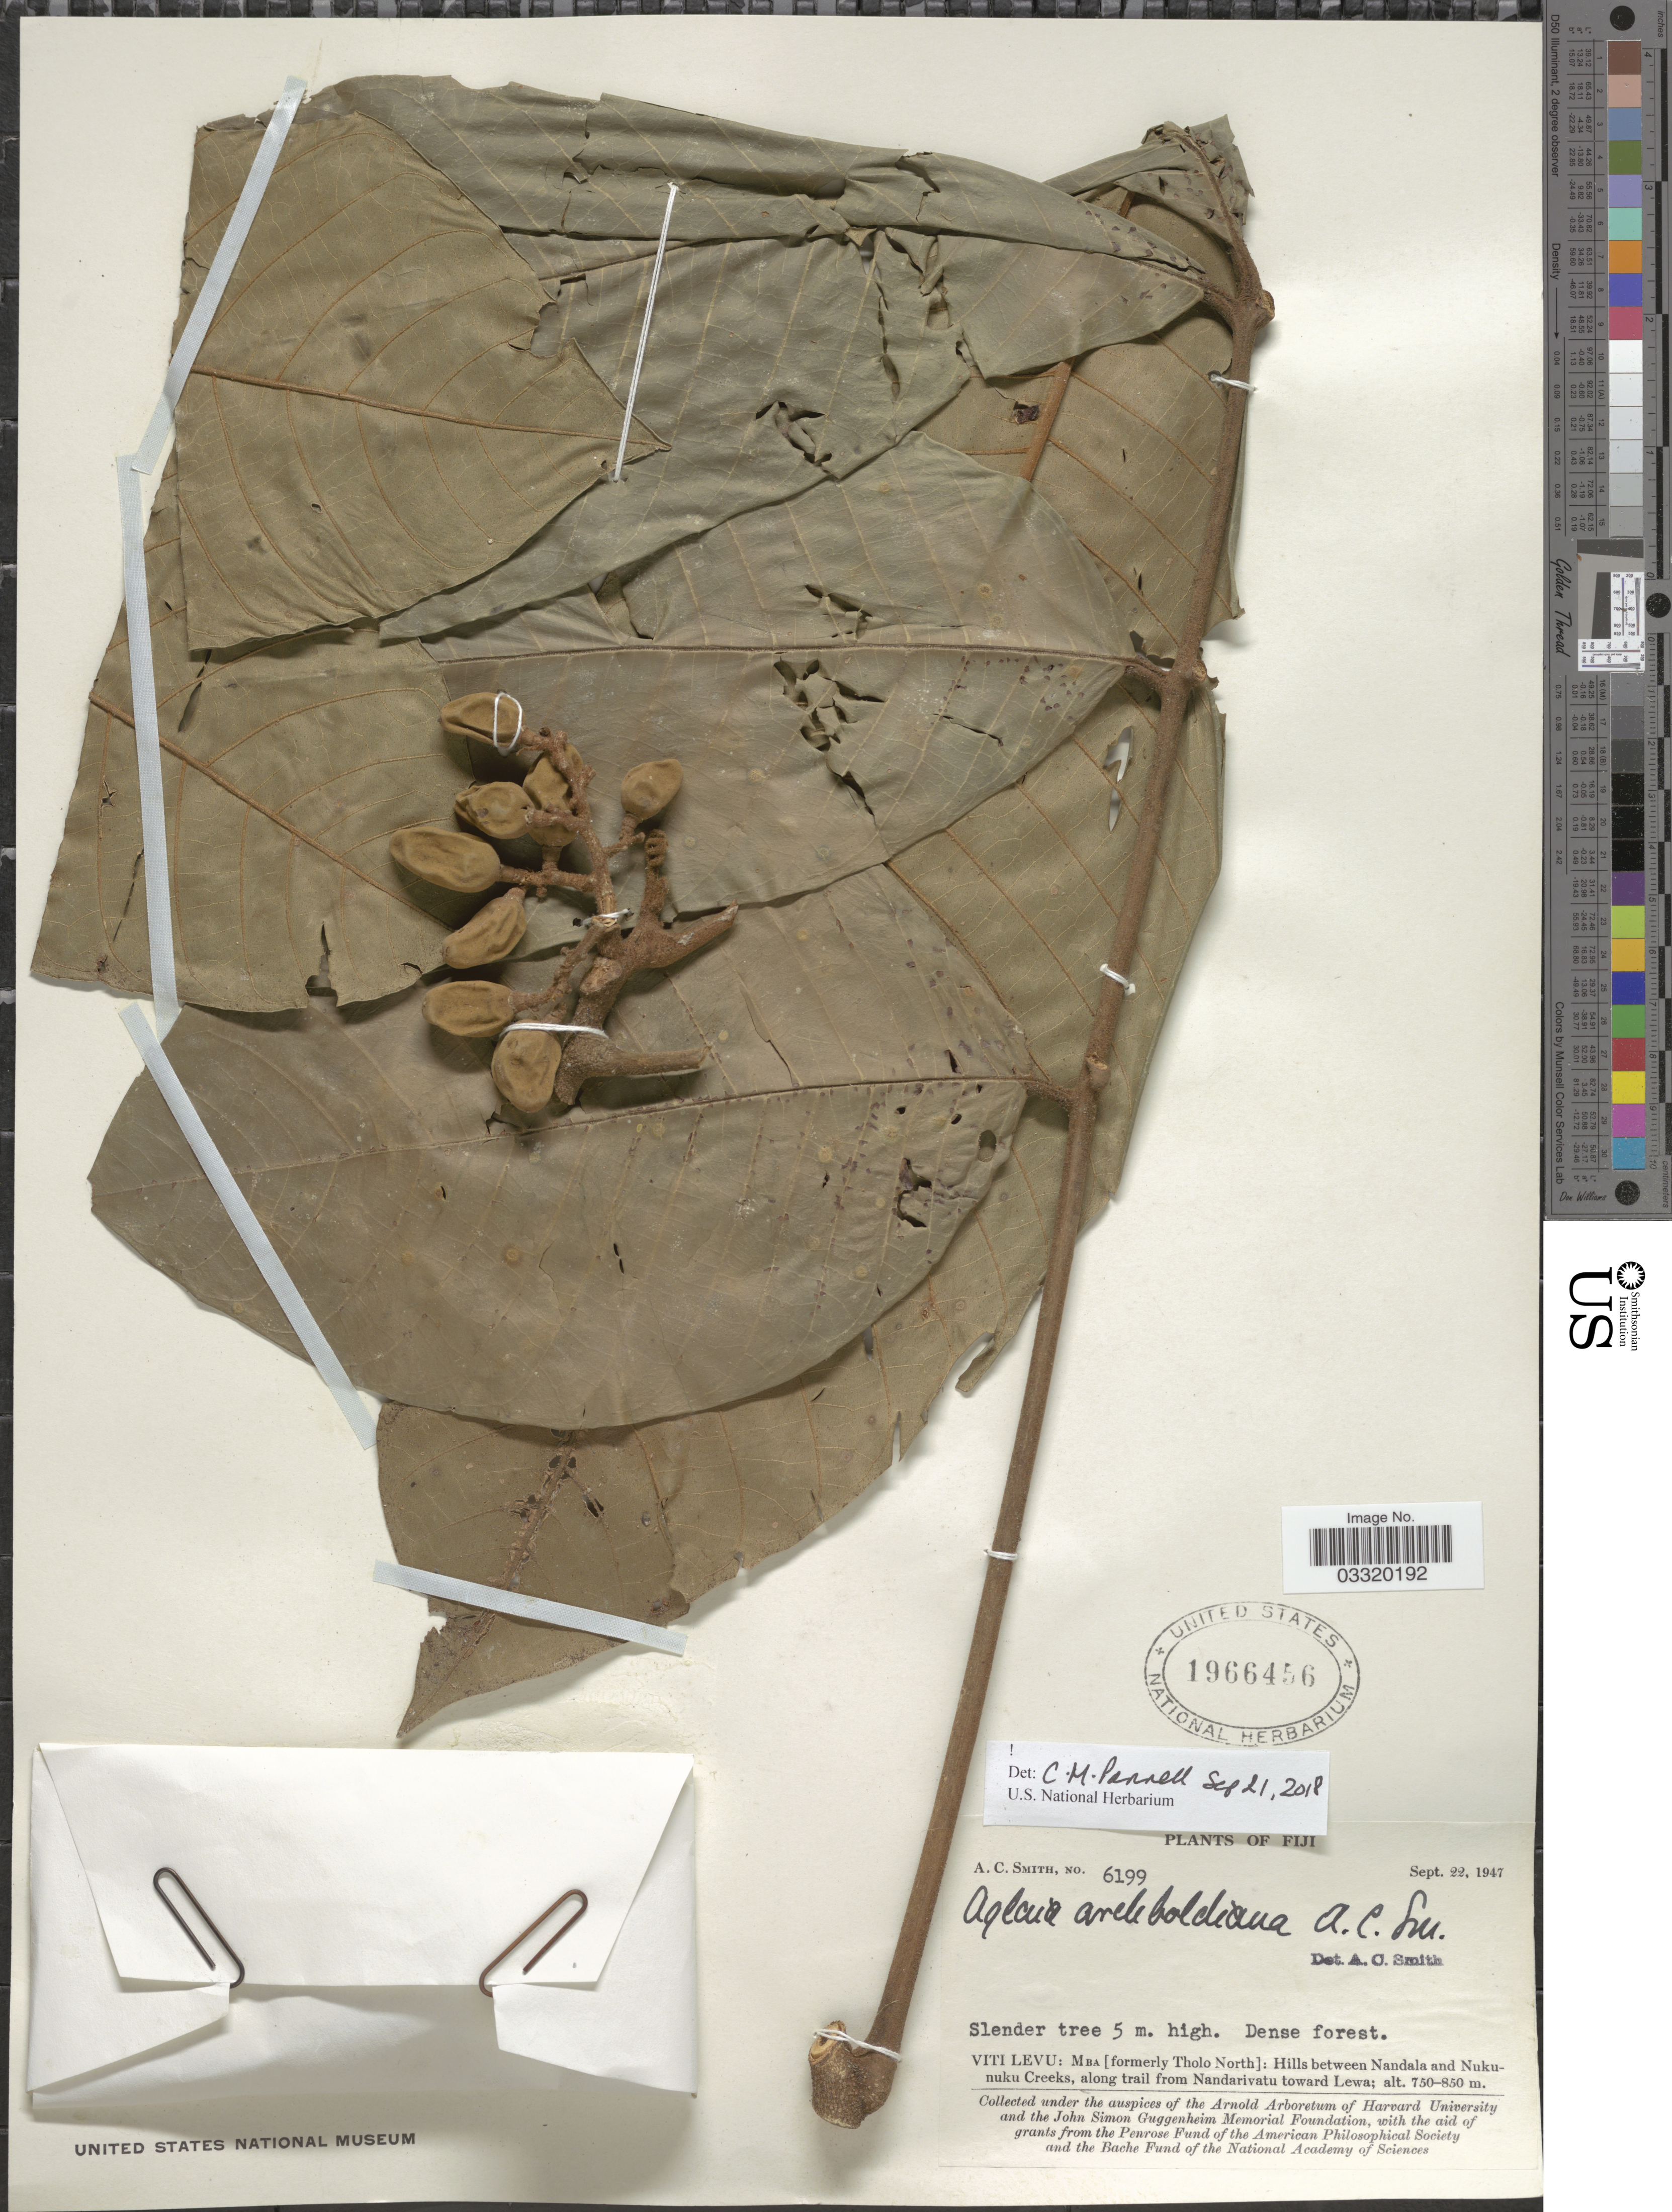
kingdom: Plantae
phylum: Tracheophyta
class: Magnoliopsida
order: Sapindales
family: Meliaceae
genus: Aglaia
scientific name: Aglaia archboldiana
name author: A.C. Sm.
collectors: A. C. Smith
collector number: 6199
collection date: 1947-09-22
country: Fiji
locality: Viti Levu: Mba [formerly Tholo North]: Hills between Nandala and Nukunuku Creeks, along trail from Nandarivatu toward Lewa.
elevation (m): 750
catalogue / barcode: US 1966456